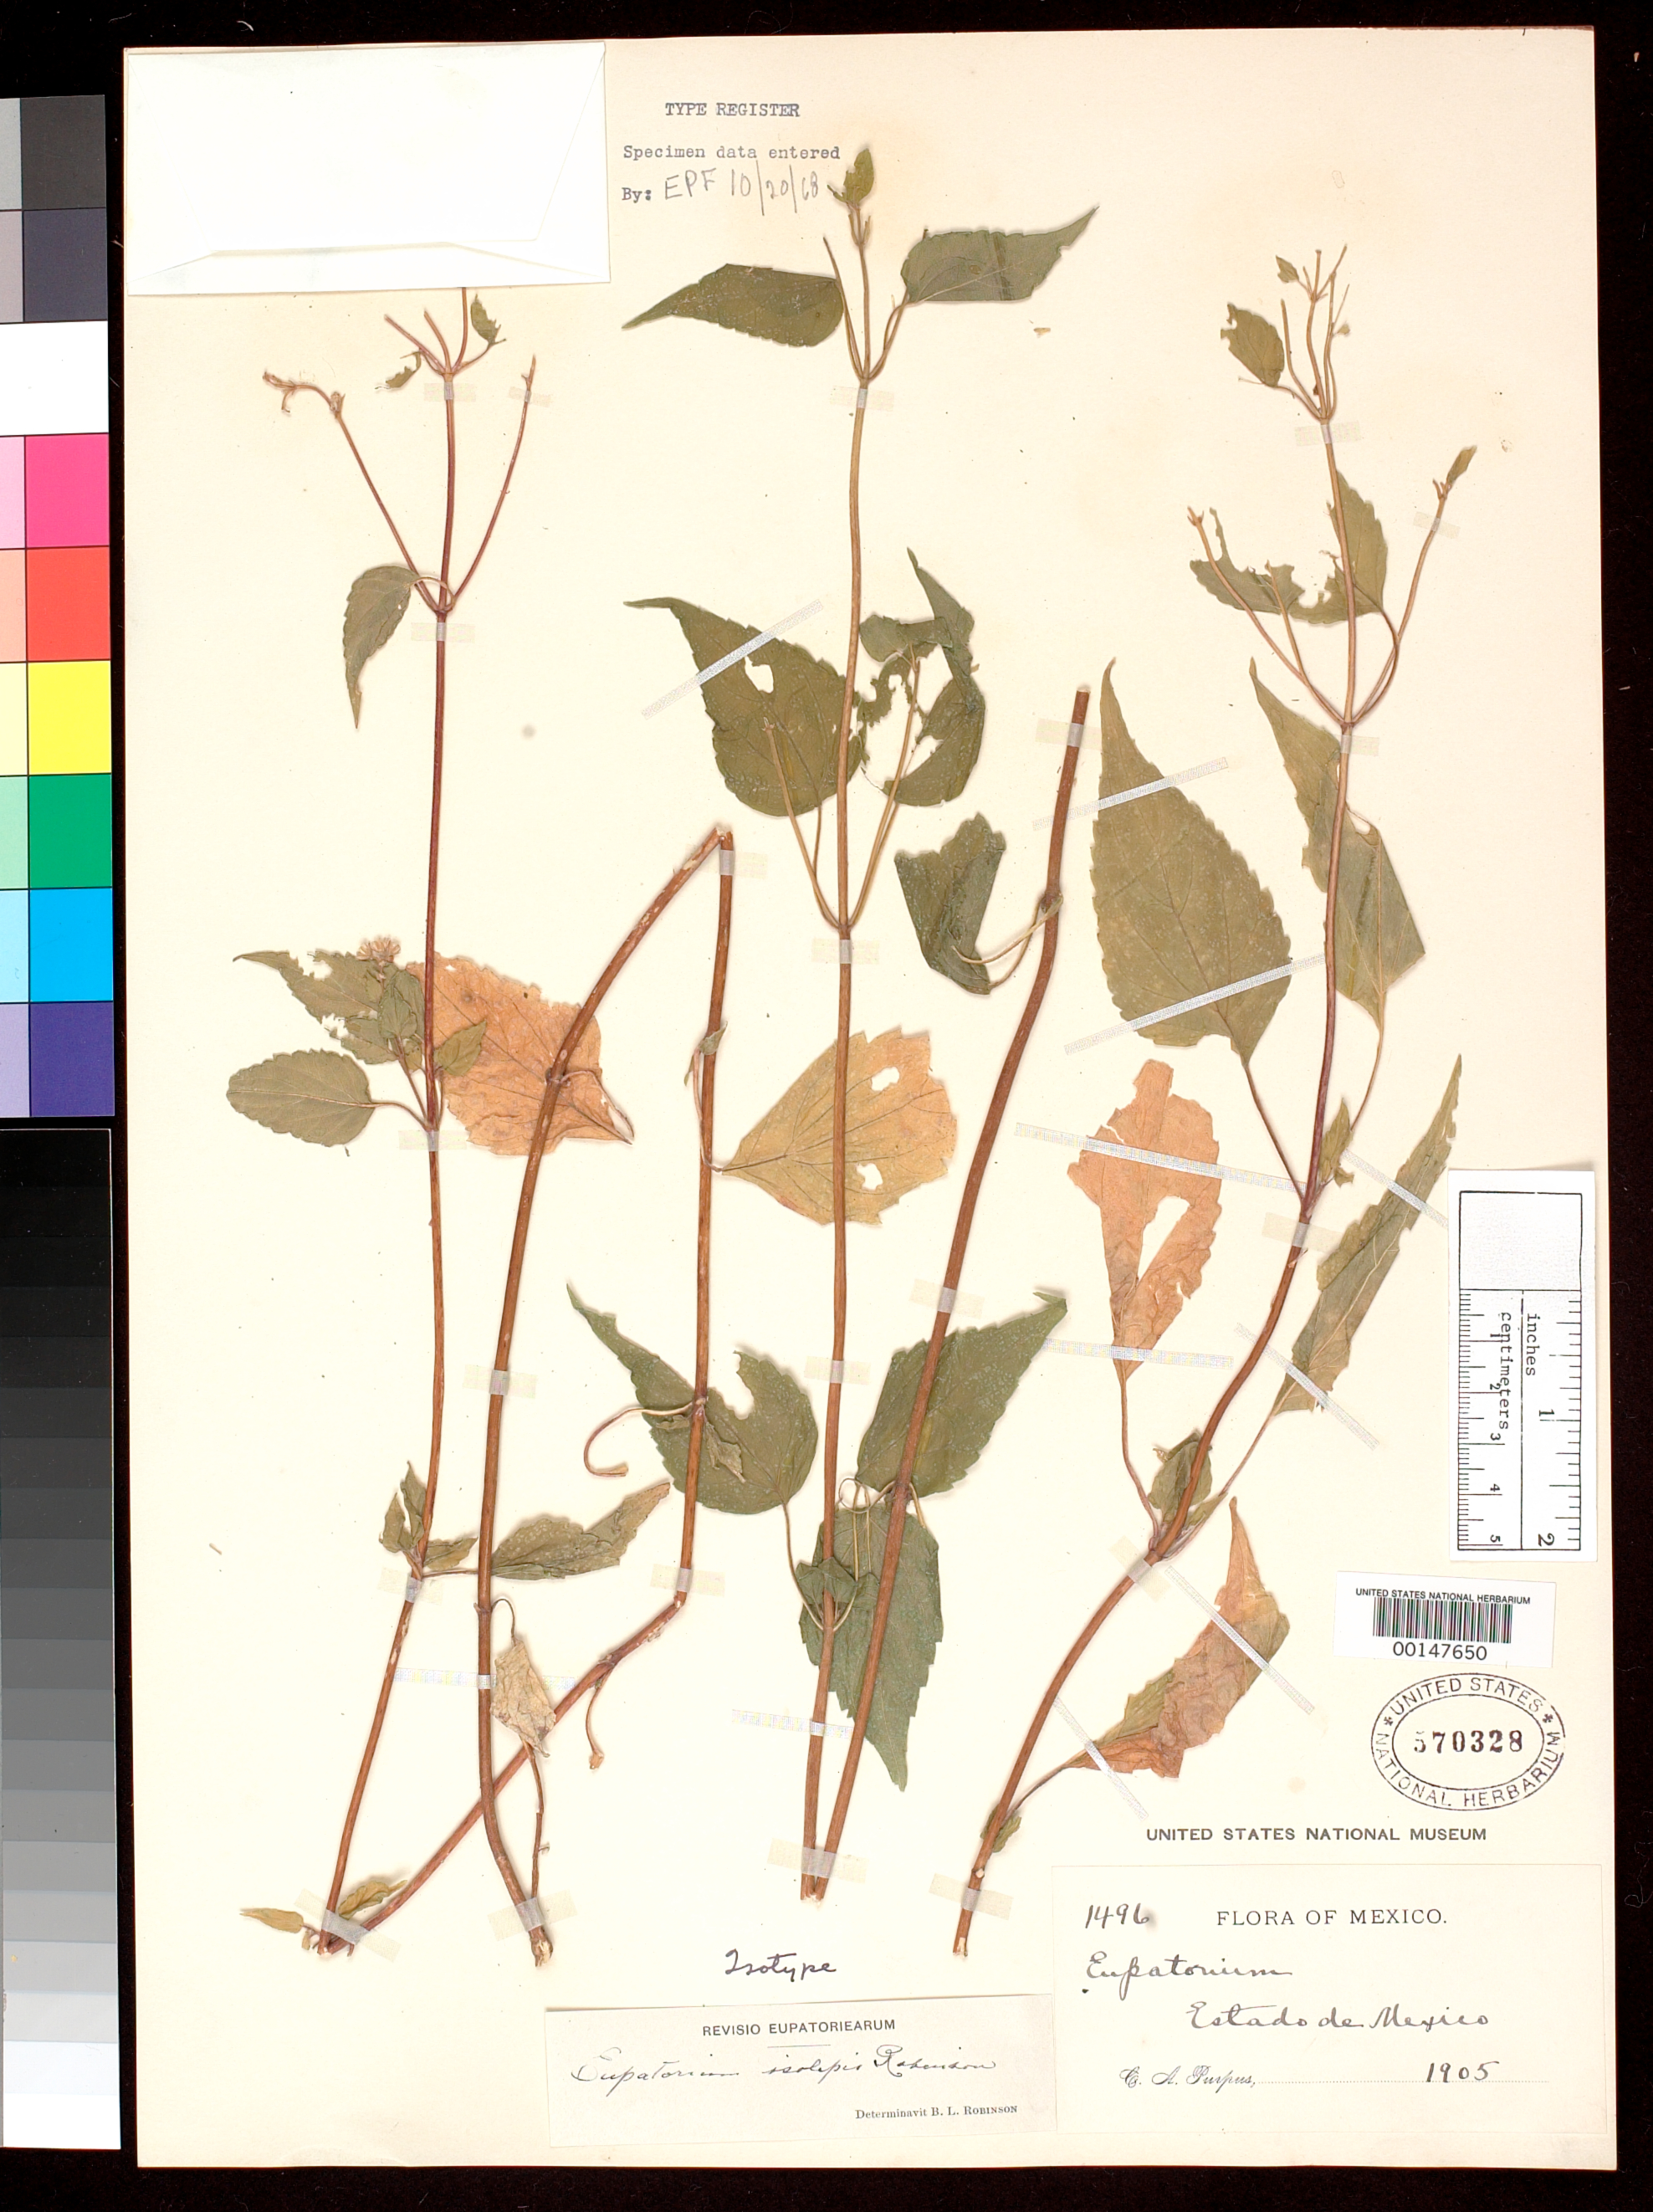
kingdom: Plantae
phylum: Tracheophyta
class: Magnoliopsida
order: Asterales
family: Asteraceae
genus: Eupatorium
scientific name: Eupatorium isolepis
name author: B.L. Rob.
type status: Isotype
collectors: C. A. Purpus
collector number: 1496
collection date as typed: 1905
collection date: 1905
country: Mexico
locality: E of Monserrat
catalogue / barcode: US 570328